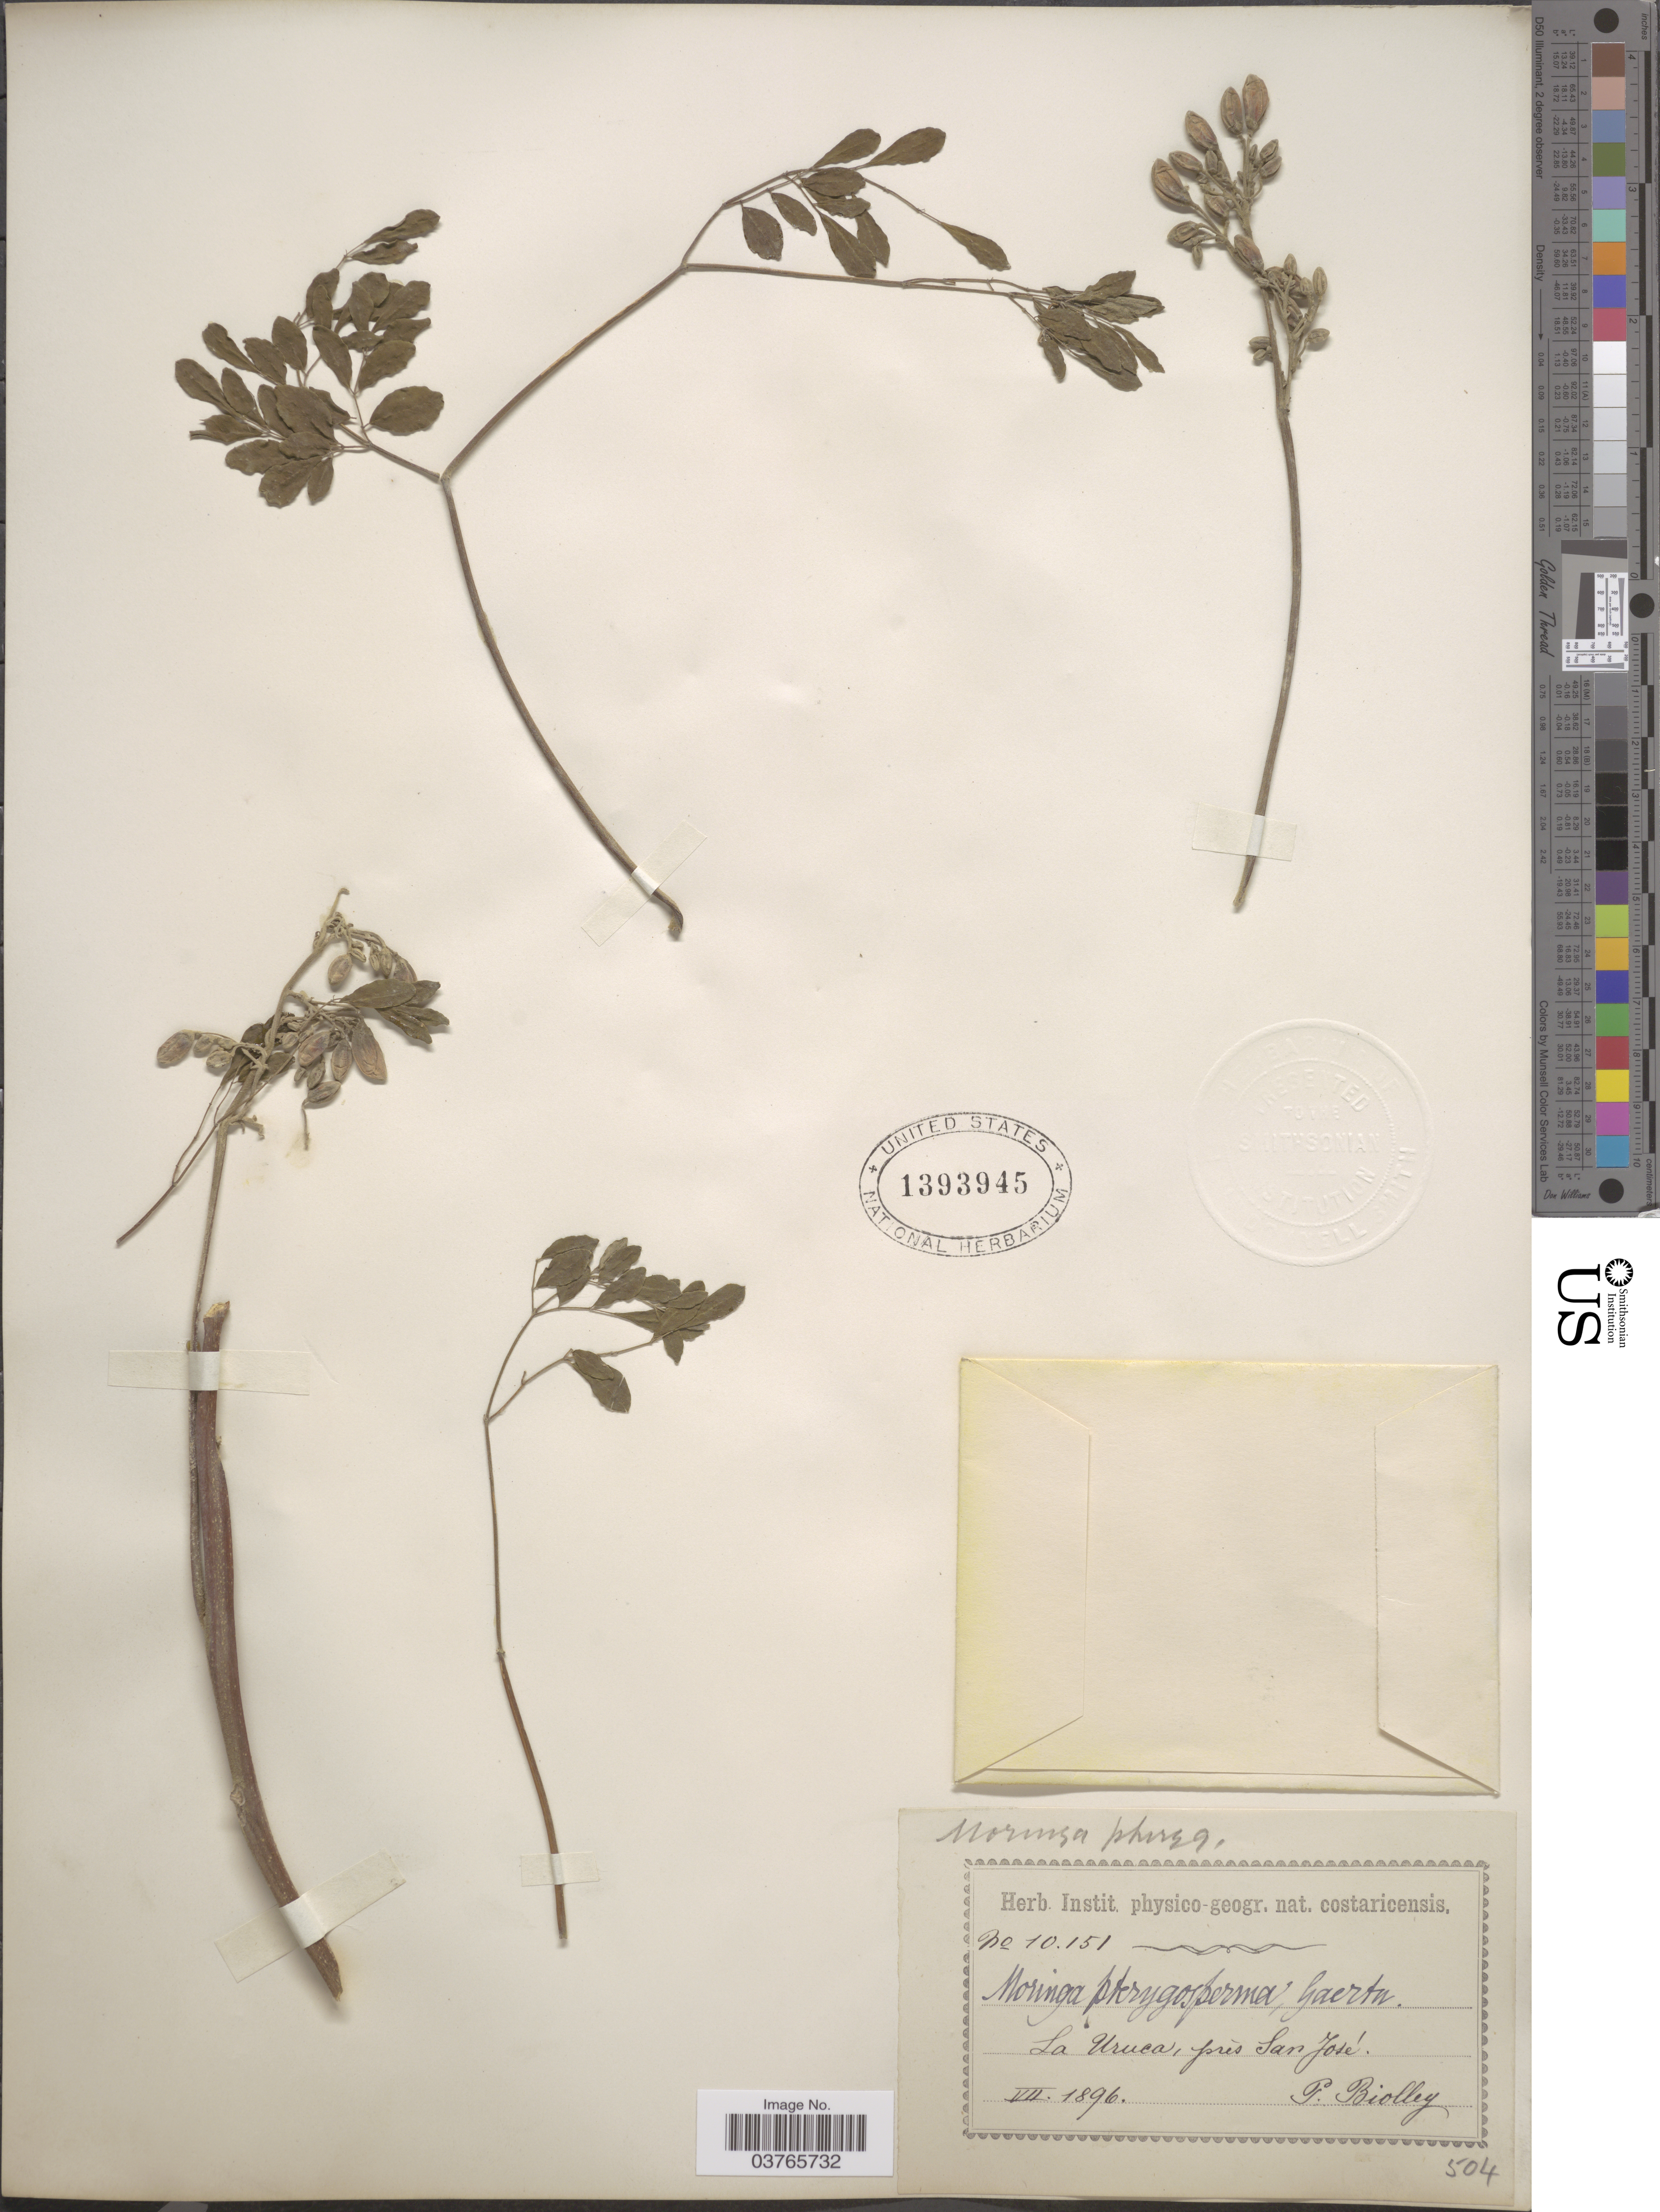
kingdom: Plantae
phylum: Tracheophyta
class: Magnoliopsida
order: Brassicales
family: Moringaceae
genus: Moringa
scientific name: Moringa oleifera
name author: Lam.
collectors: P. Biolley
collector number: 10151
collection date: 1896-07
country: Costa Rica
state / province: San José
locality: La Uruca, prés San José.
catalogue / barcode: US 1393945